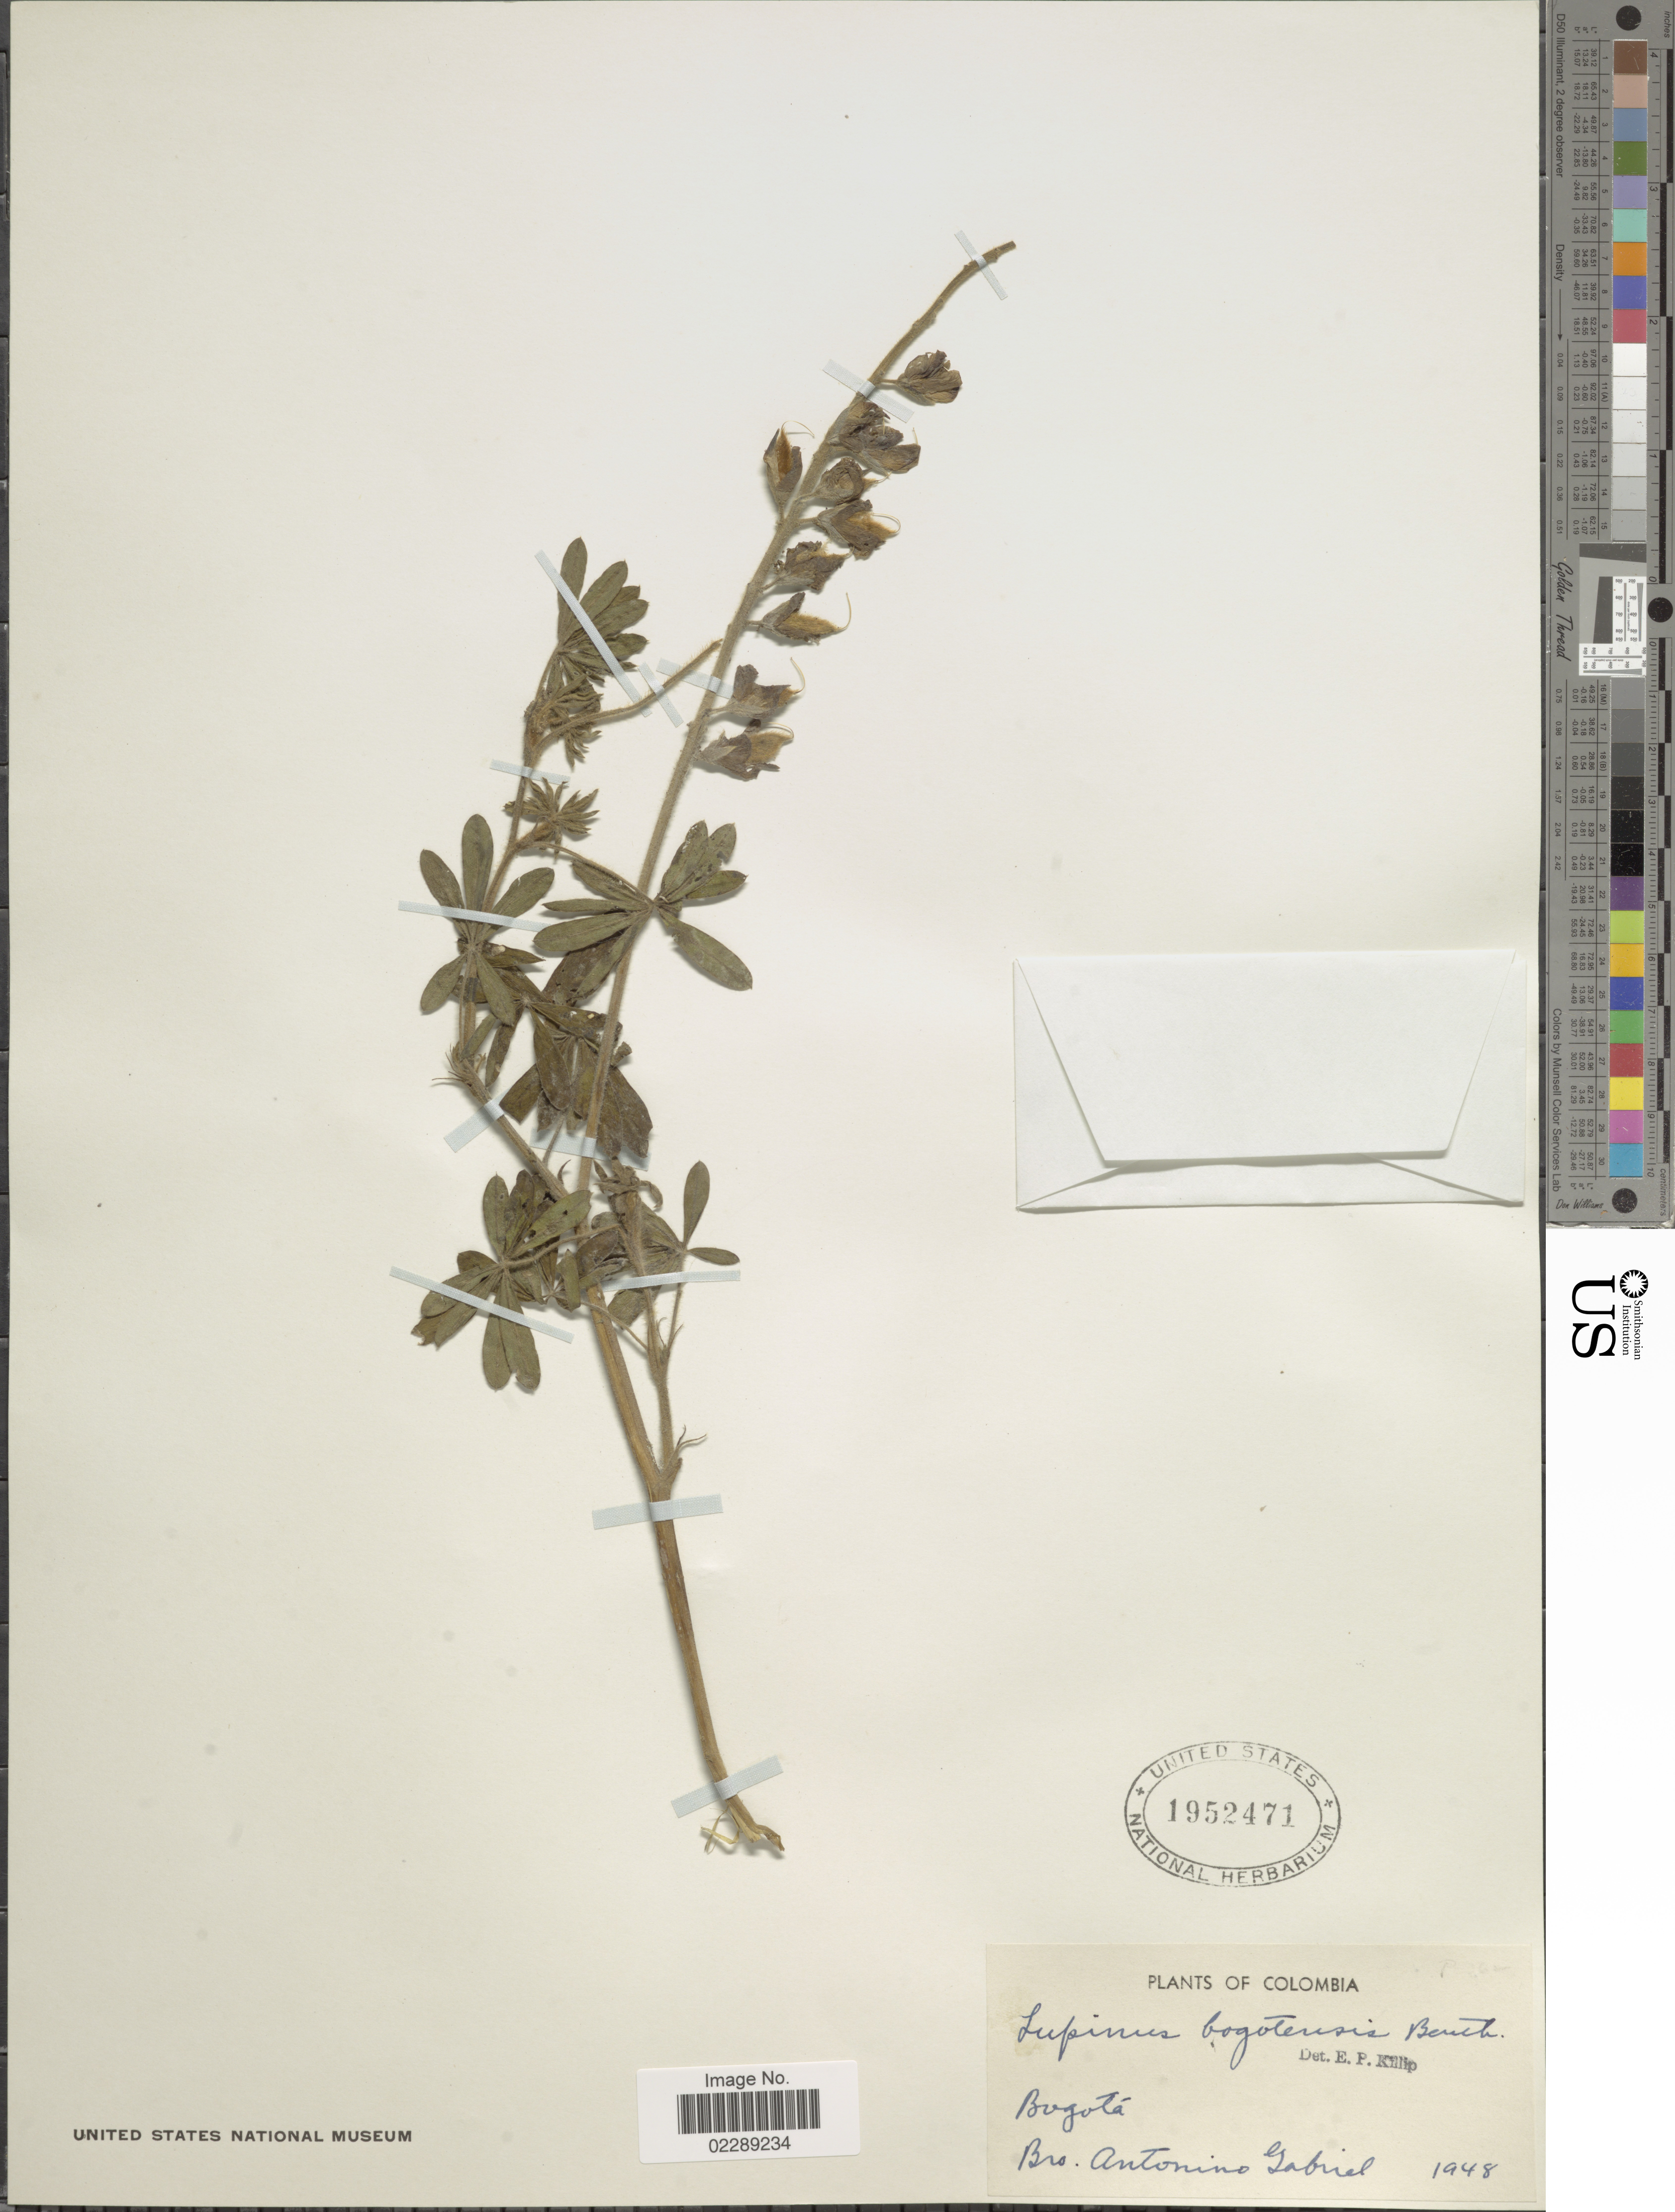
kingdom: Plantae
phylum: Tracheophyta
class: Magnoliopsida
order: Fabales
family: Fabaceae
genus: Lupinus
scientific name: Lupinus bogotensis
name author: Benth.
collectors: -. Gabriel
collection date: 1948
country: Colombia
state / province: Bogota D.C.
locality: Bogotá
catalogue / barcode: US 1952471